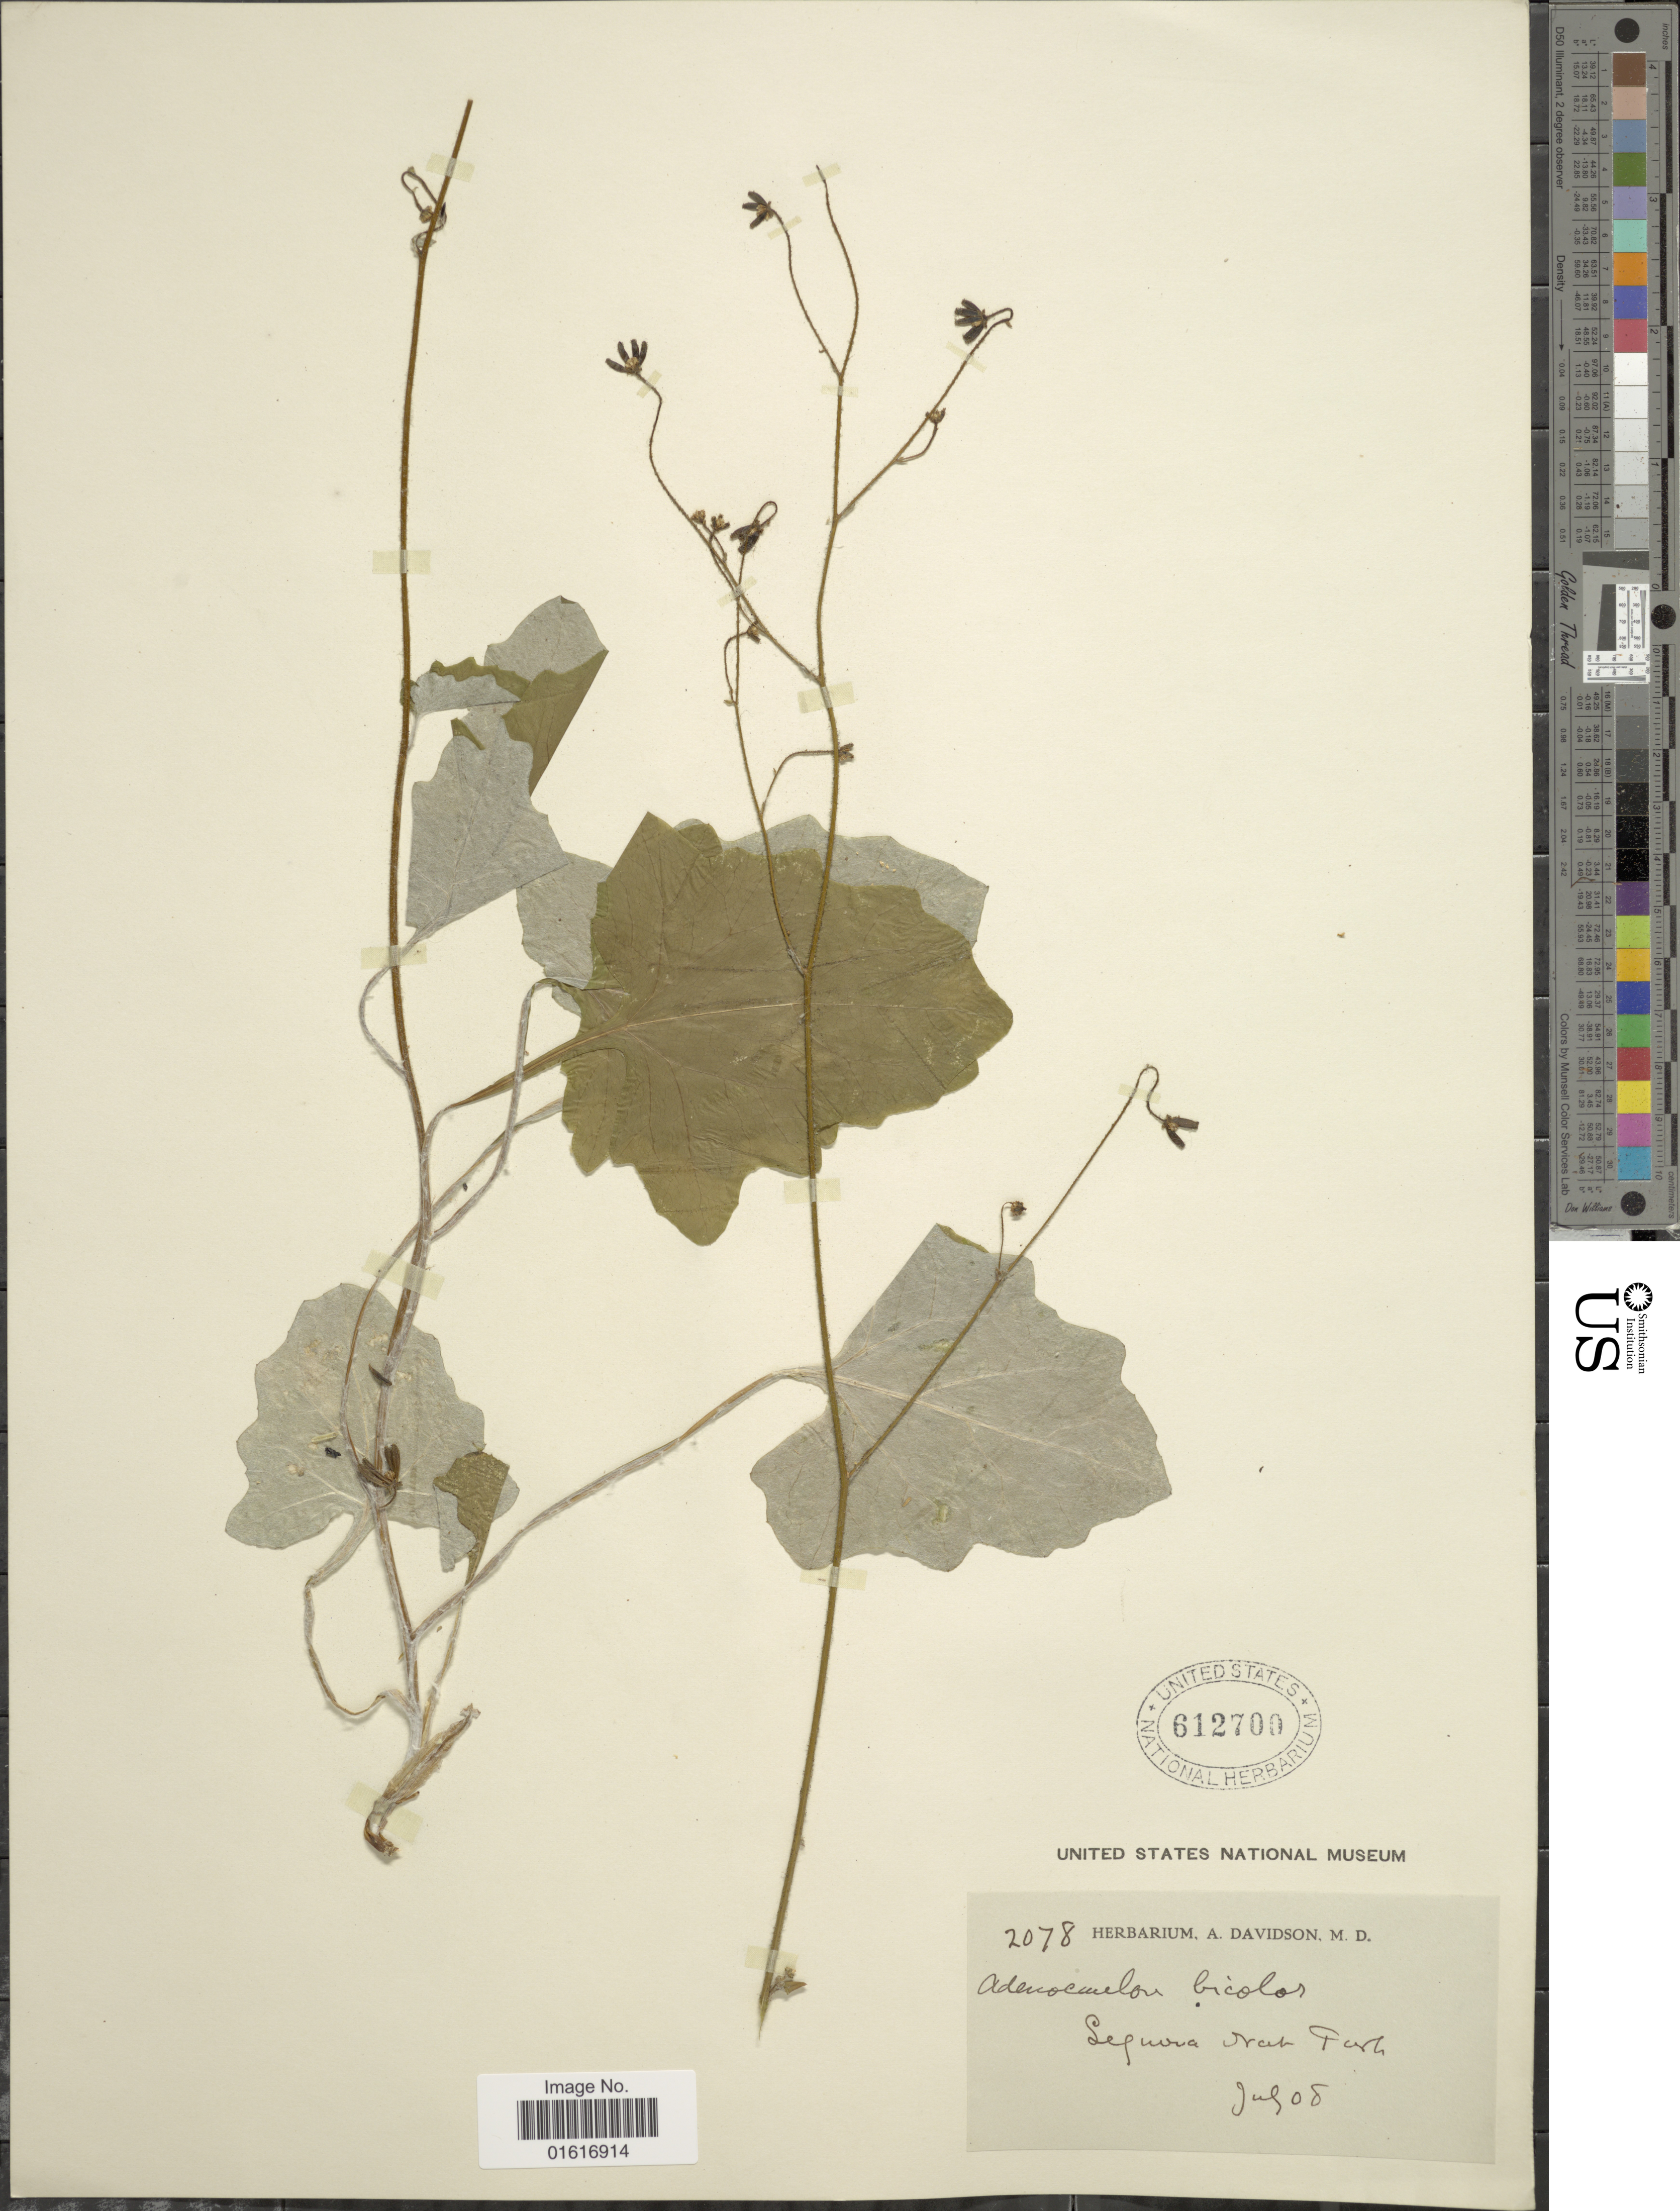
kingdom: Plantae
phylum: Tracheophyta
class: Magnoliopsida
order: Asterales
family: Asteraceae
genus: Adenocaulon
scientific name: Adenocaulon bicolor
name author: Hook.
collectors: ex herb. A. Davidson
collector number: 2078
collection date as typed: Transcribed d/m/y: /7/8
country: United States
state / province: California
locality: Sequoia Nat. Park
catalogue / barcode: US 612700